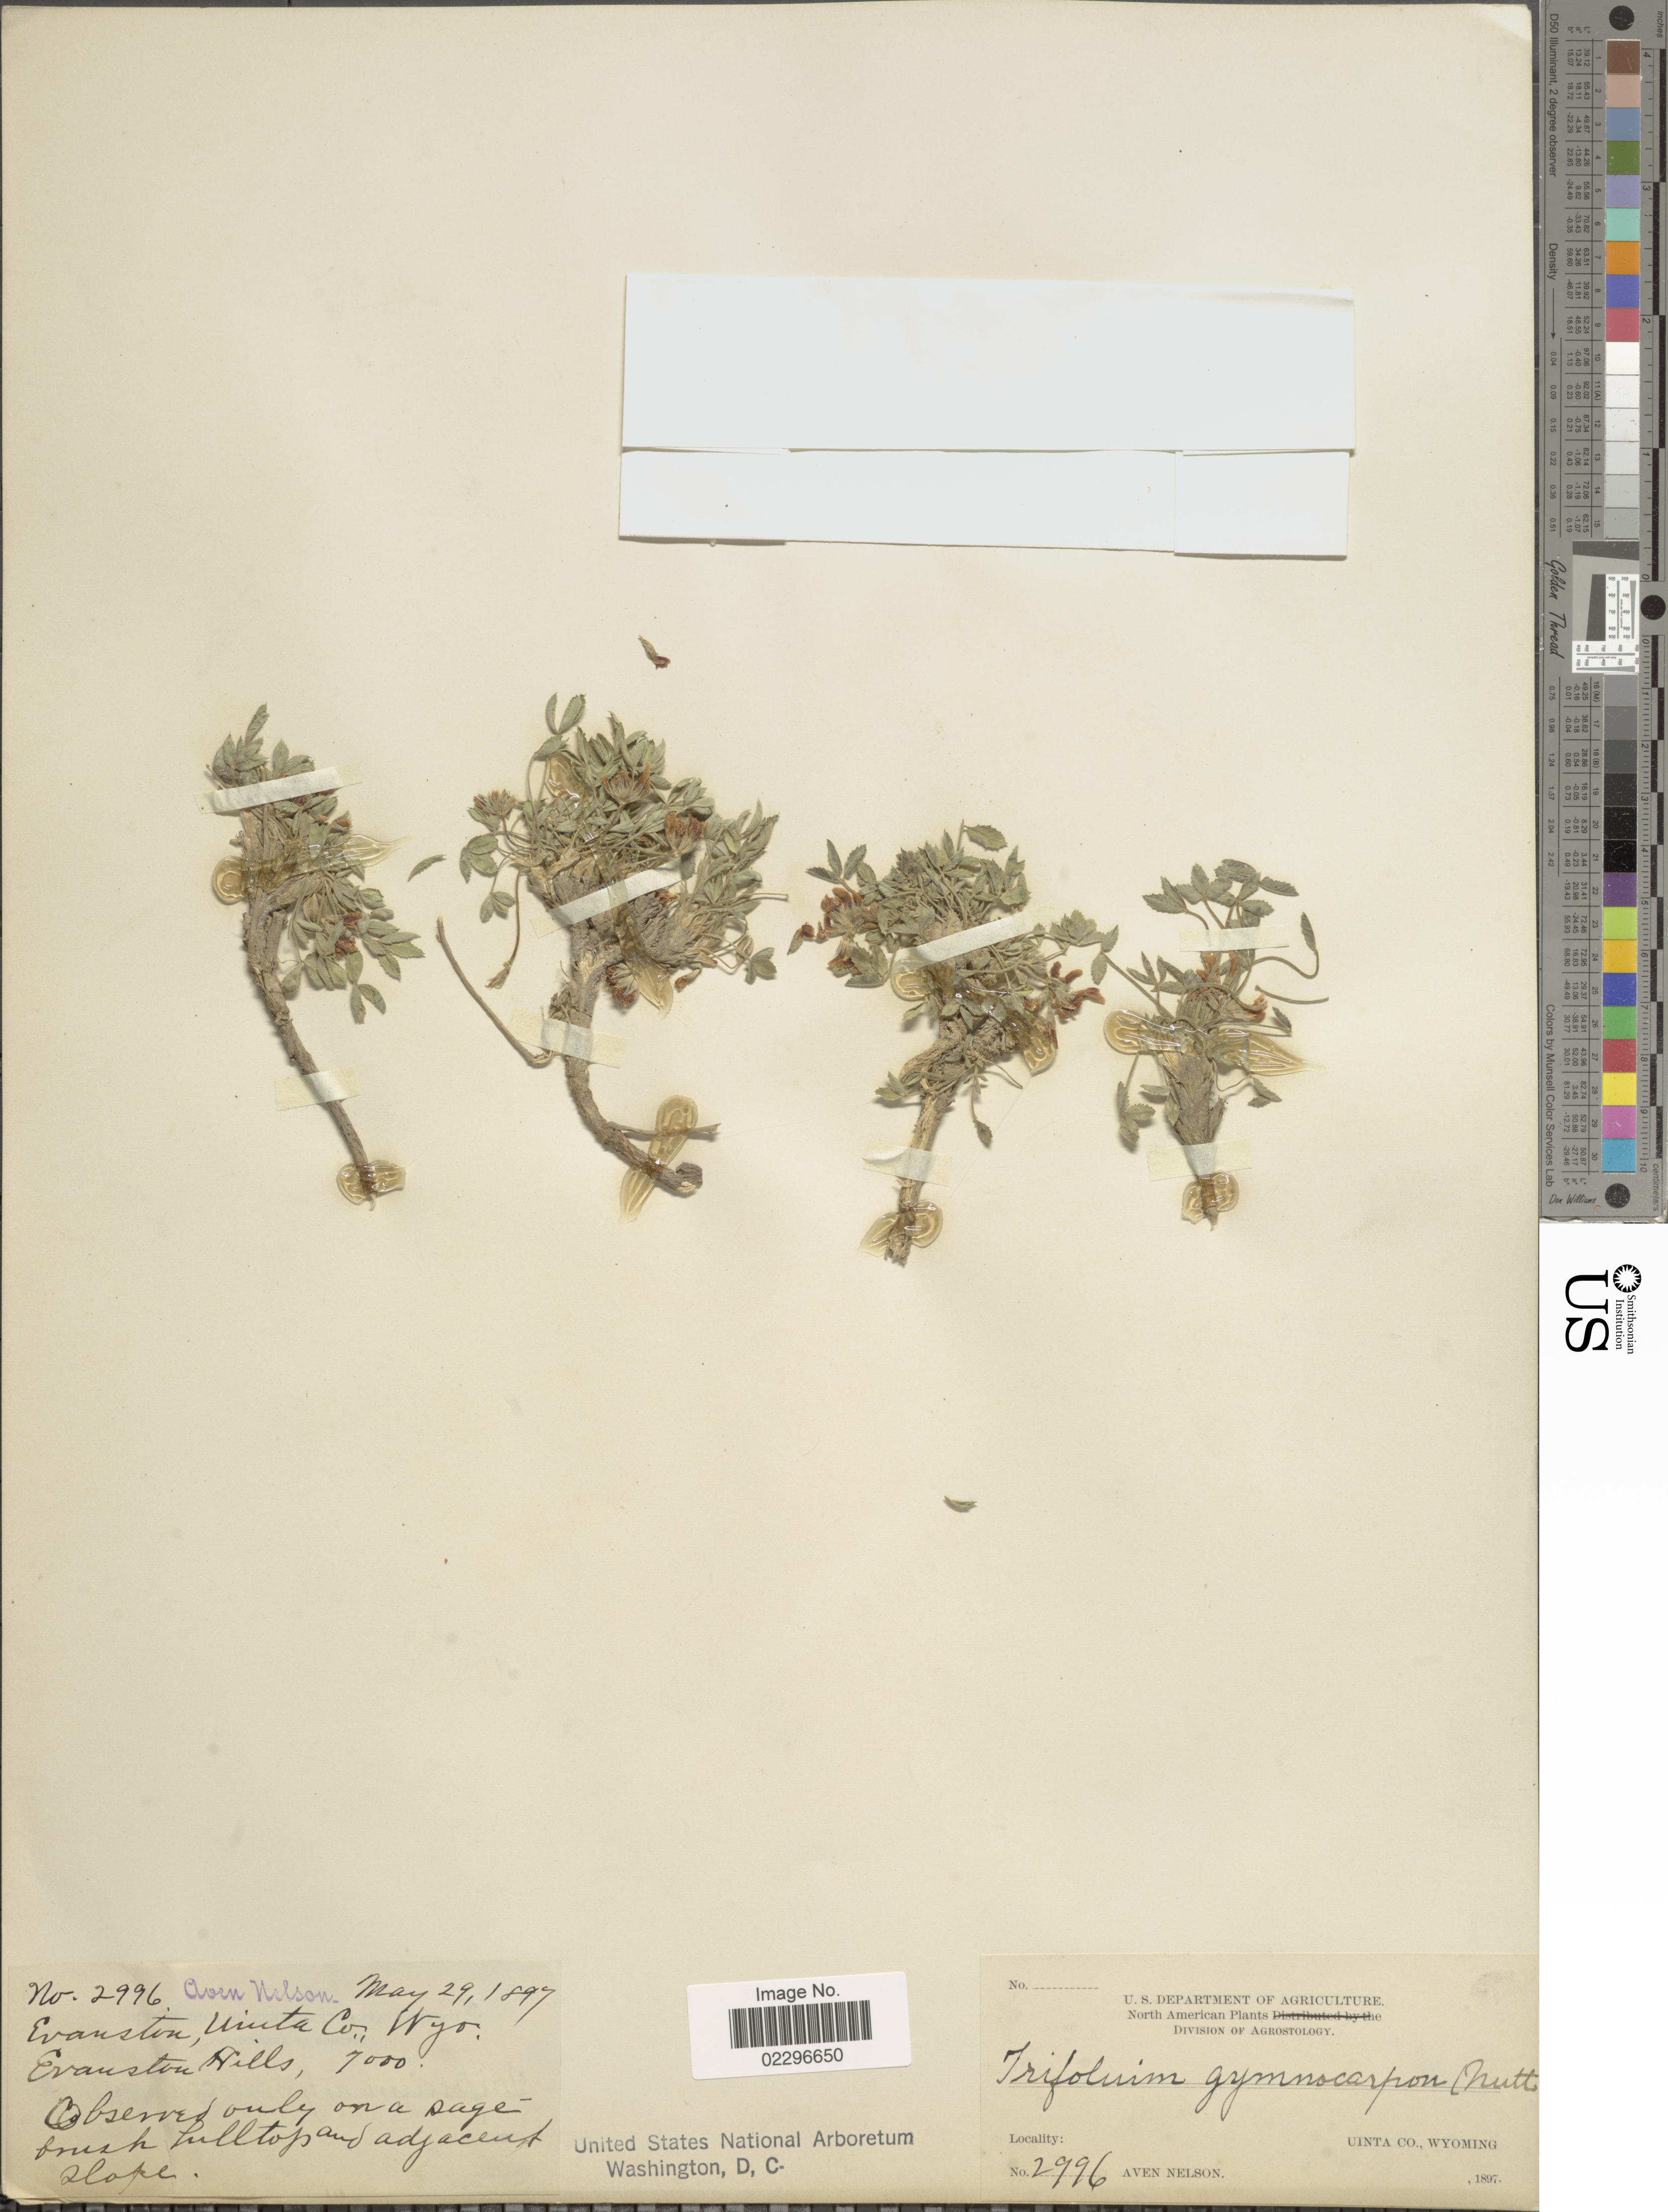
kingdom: Plantae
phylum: Tracheophyta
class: Magnoliopsida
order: Fabales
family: Fabaceae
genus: Trifolium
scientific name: Trifolium gymnocarpon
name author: Nutt.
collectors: A. Nelson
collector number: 2996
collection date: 1897-05-29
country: United States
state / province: Wyoming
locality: Evanston, Uinta Co. Wyo. Evanston Hills.